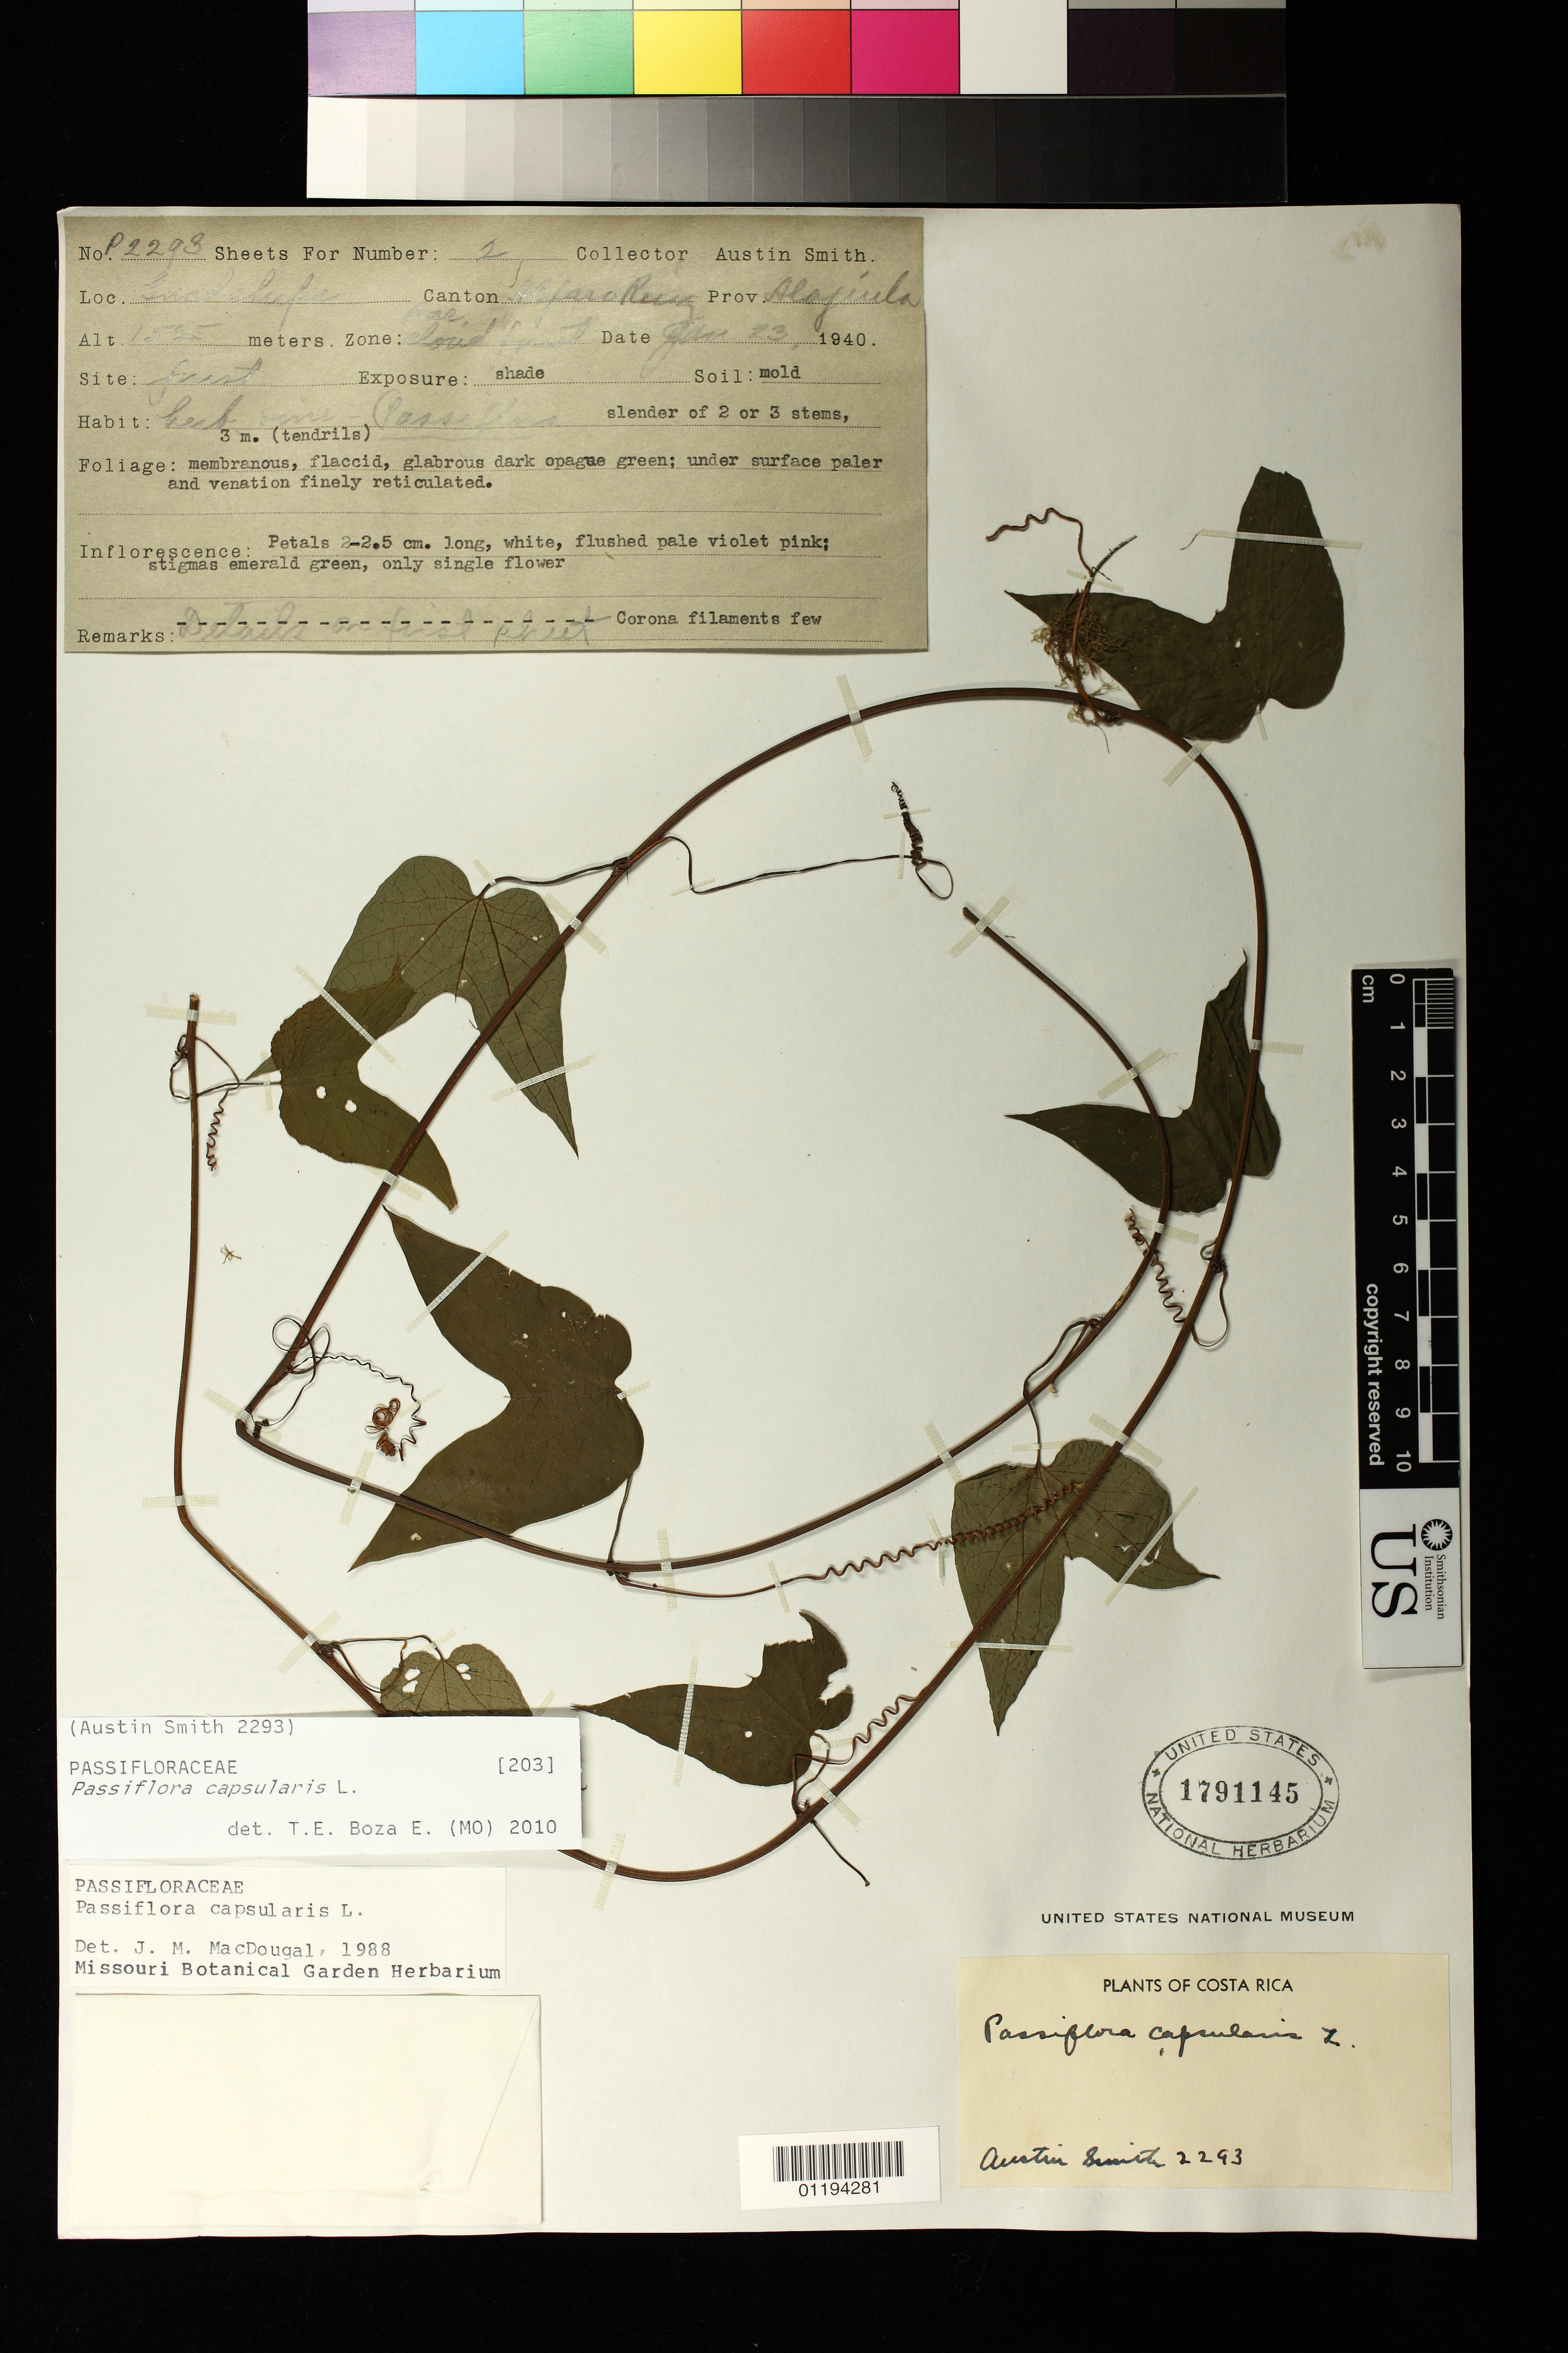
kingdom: Plantae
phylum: Tracheophyta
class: Magnoliopsida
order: Malpighiales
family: Passifloraceae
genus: Passiflora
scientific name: Passiflora capsularis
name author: L.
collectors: Aust P. Smith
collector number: P2293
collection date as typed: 23 Jan 1940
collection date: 1940-01-23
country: Costa Rica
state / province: Alajuela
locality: Guadalupe, Alfaro Ruiz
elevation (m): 1525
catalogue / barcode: US 1791145